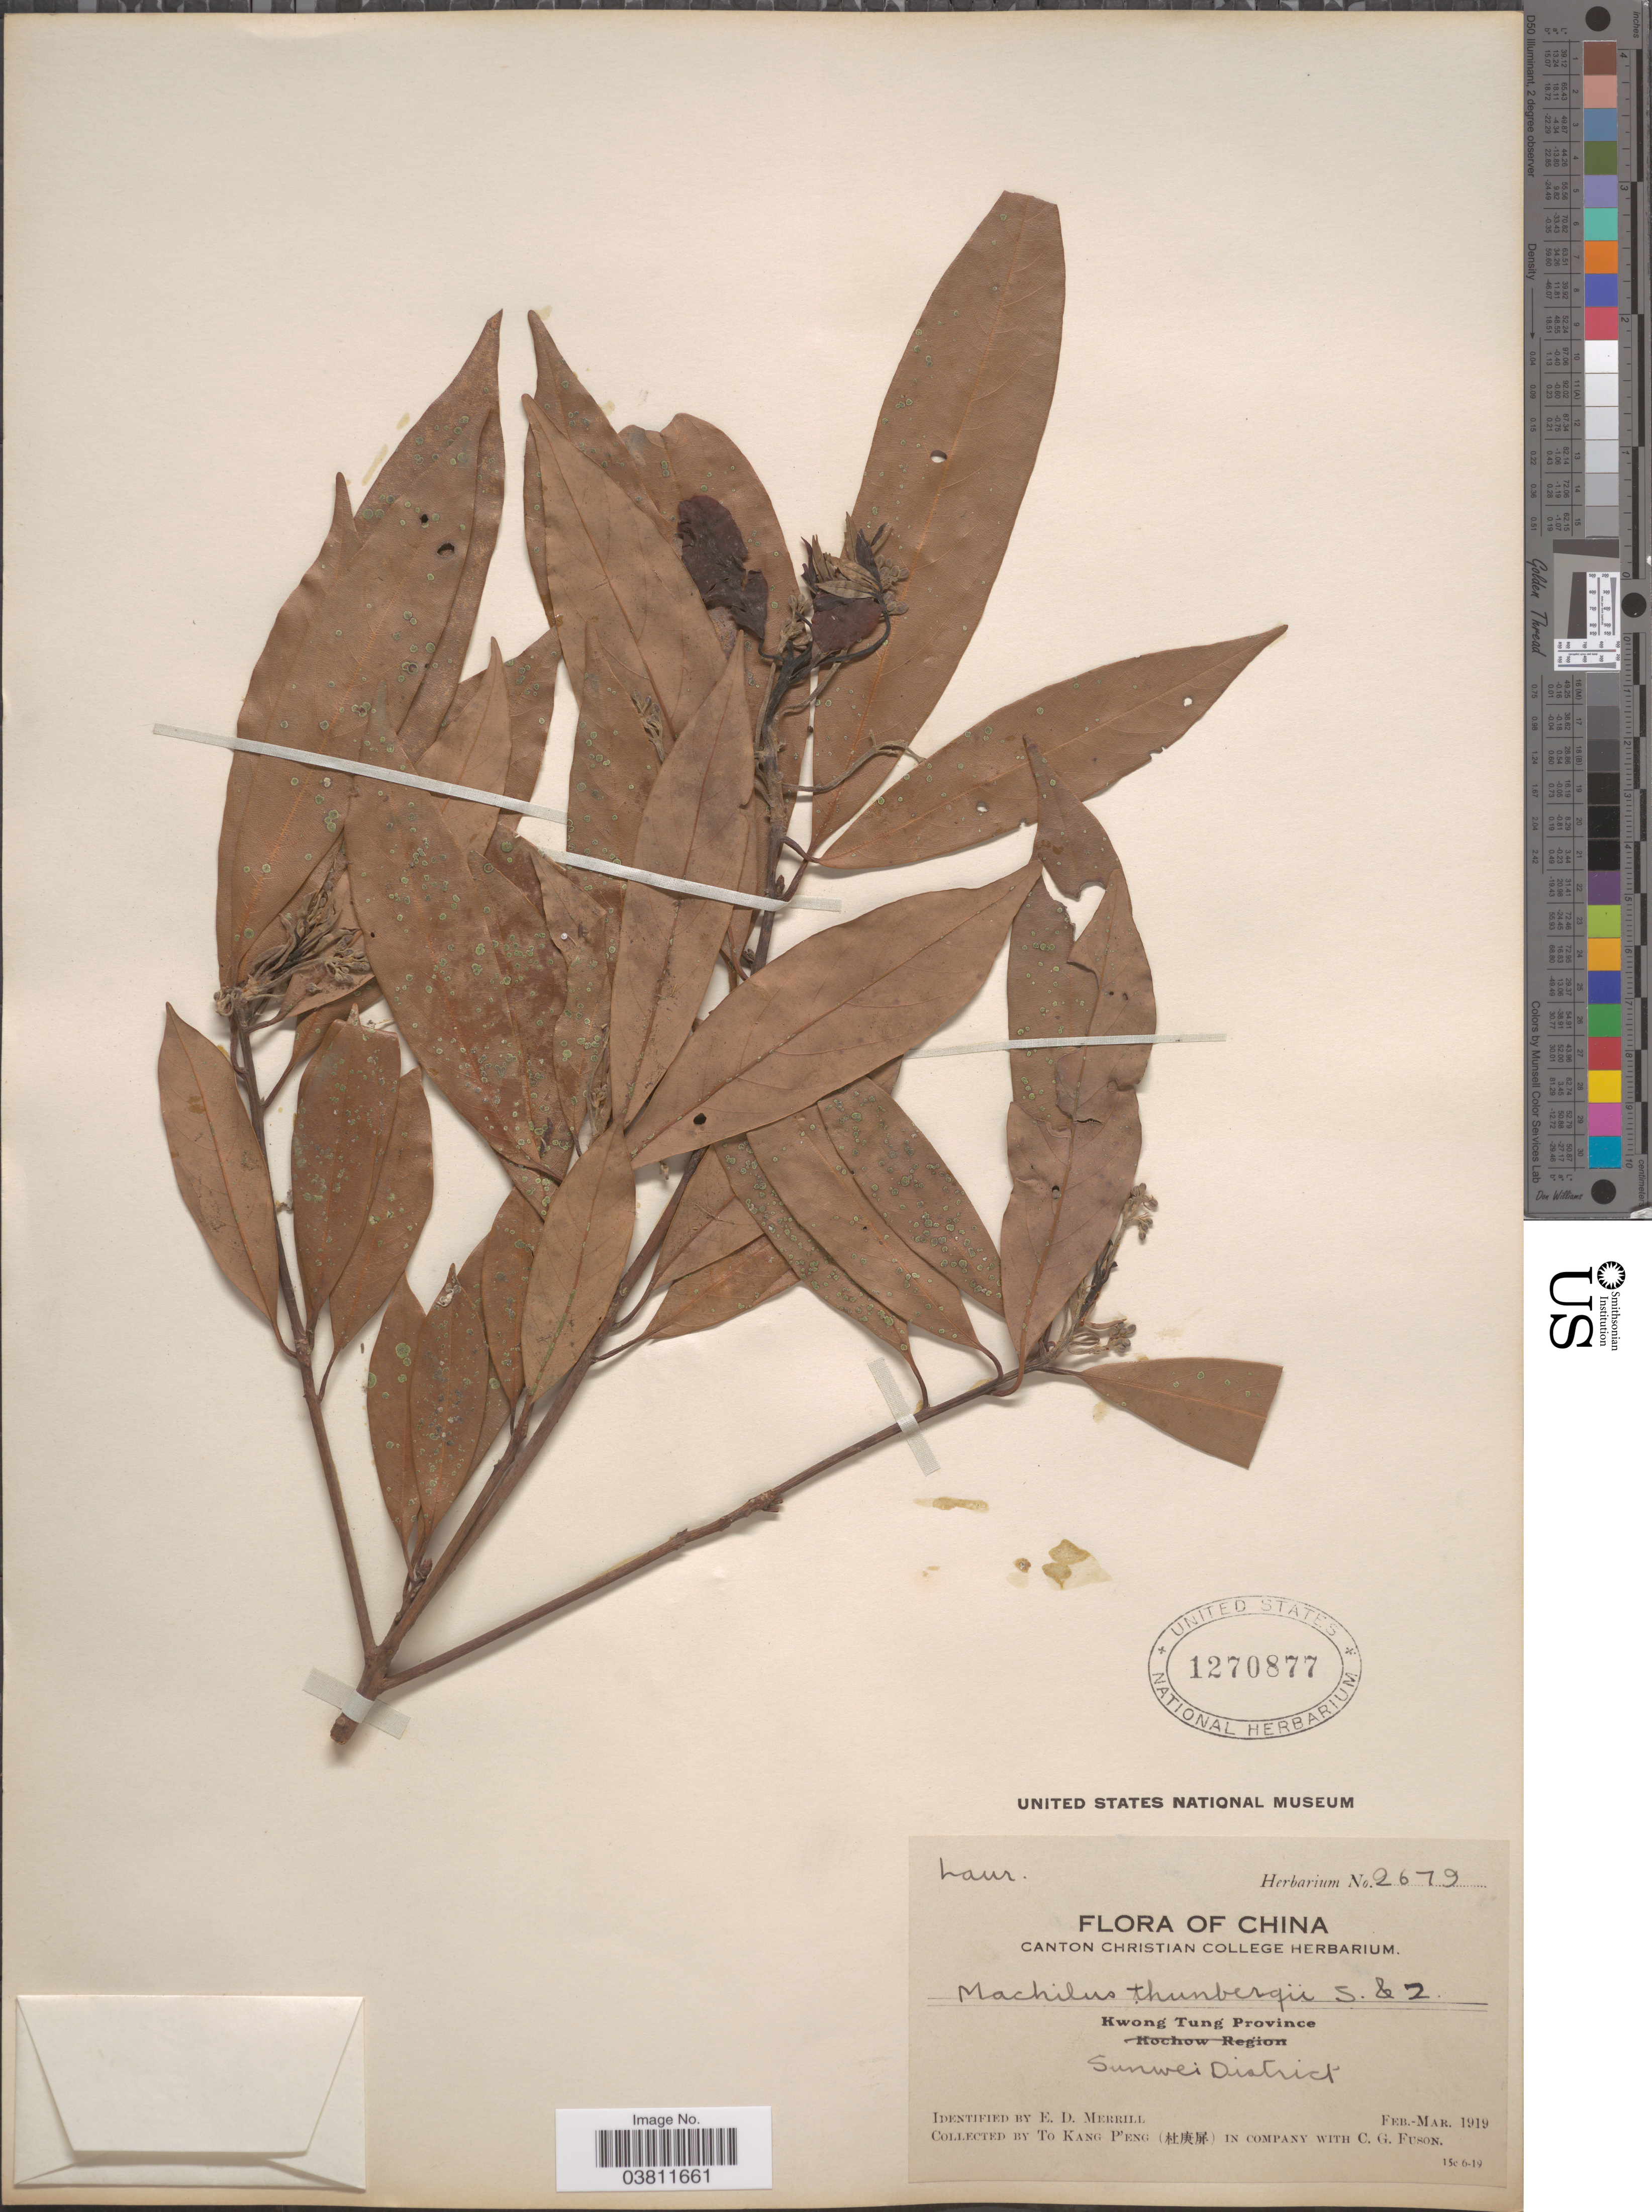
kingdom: Plantae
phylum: Tracheophyta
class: Magnoliopsida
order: Laurales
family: Lauraceae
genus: Machilus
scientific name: Machilus thunbergii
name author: Siebold & Zucc.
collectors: T. K. Peng & C. Fuson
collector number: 2679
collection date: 1919-02/1919-03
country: China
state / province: Guangdong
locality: Kwong Tung Province. Sunwei District.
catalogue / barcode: US 1270877